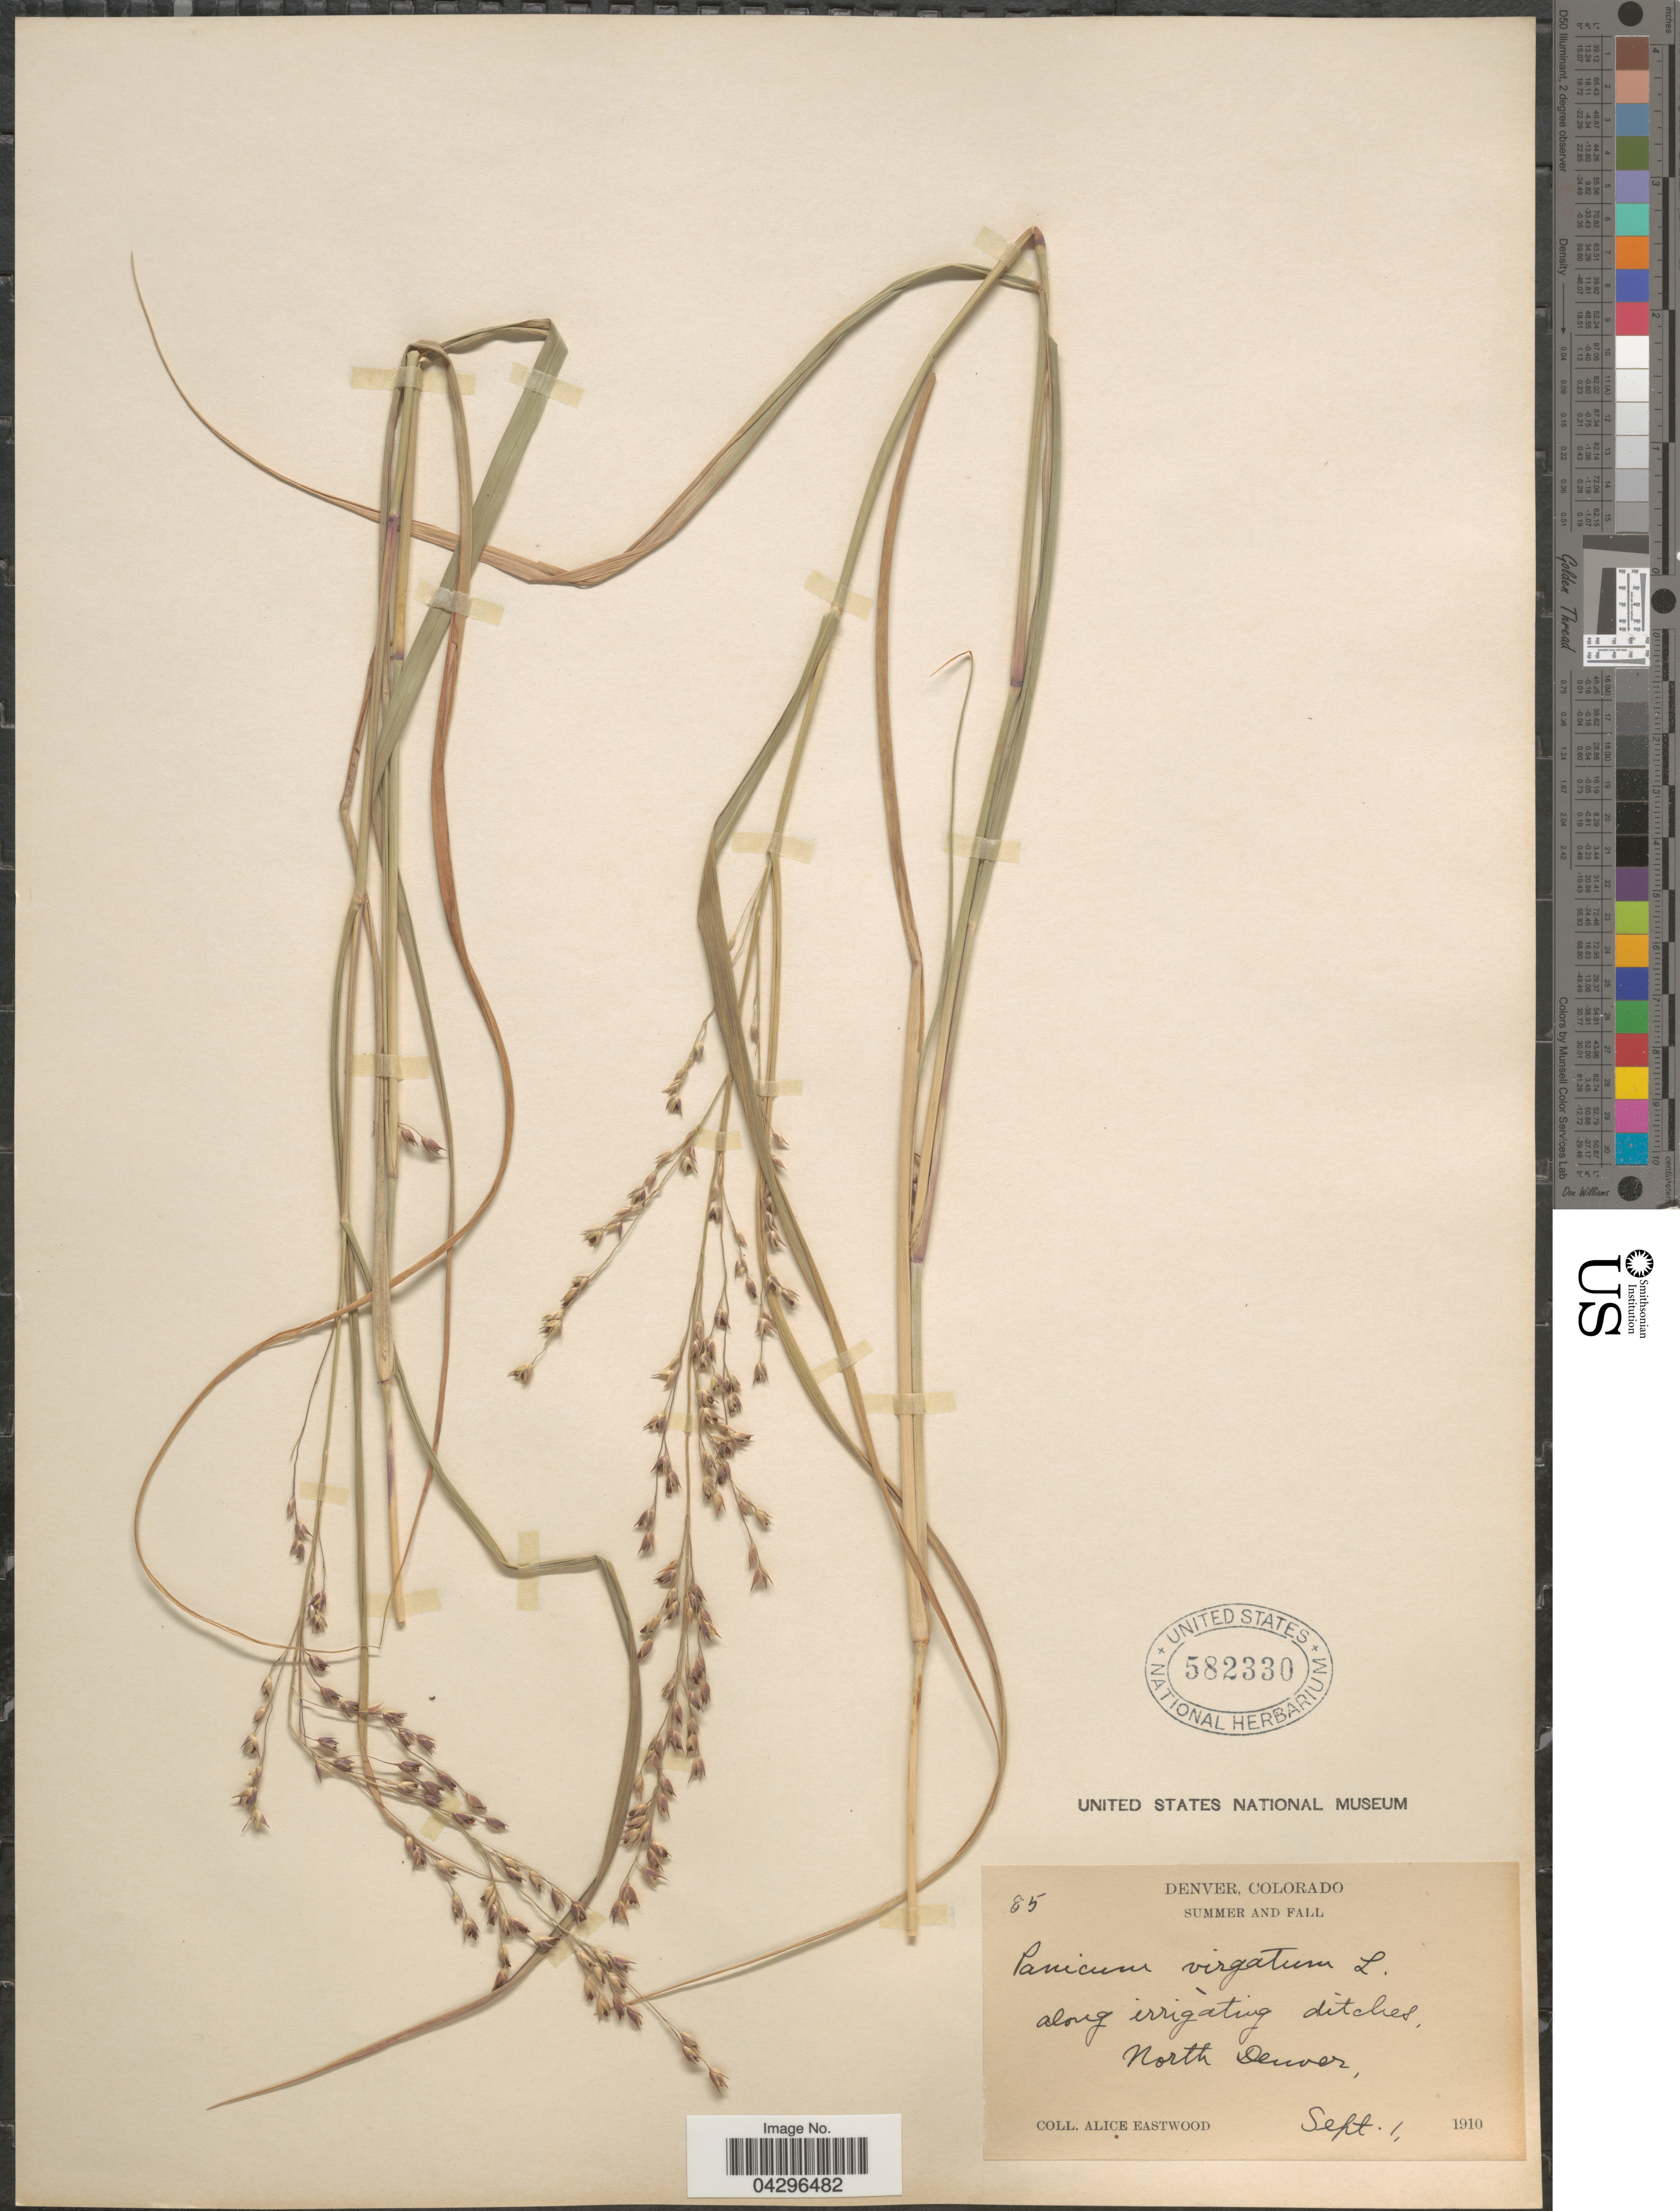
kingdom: Plantae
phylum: Tracheophyta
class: Liliopsida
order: Poales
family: Poaceae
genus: Panicum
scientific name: Panicum virgatum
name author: L.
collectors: A. Eastwood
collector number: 85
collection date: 1910-09-01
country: United States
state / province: Colorado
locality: Denver. Along irrigating ditches. North Denver.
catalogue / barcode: US 582330